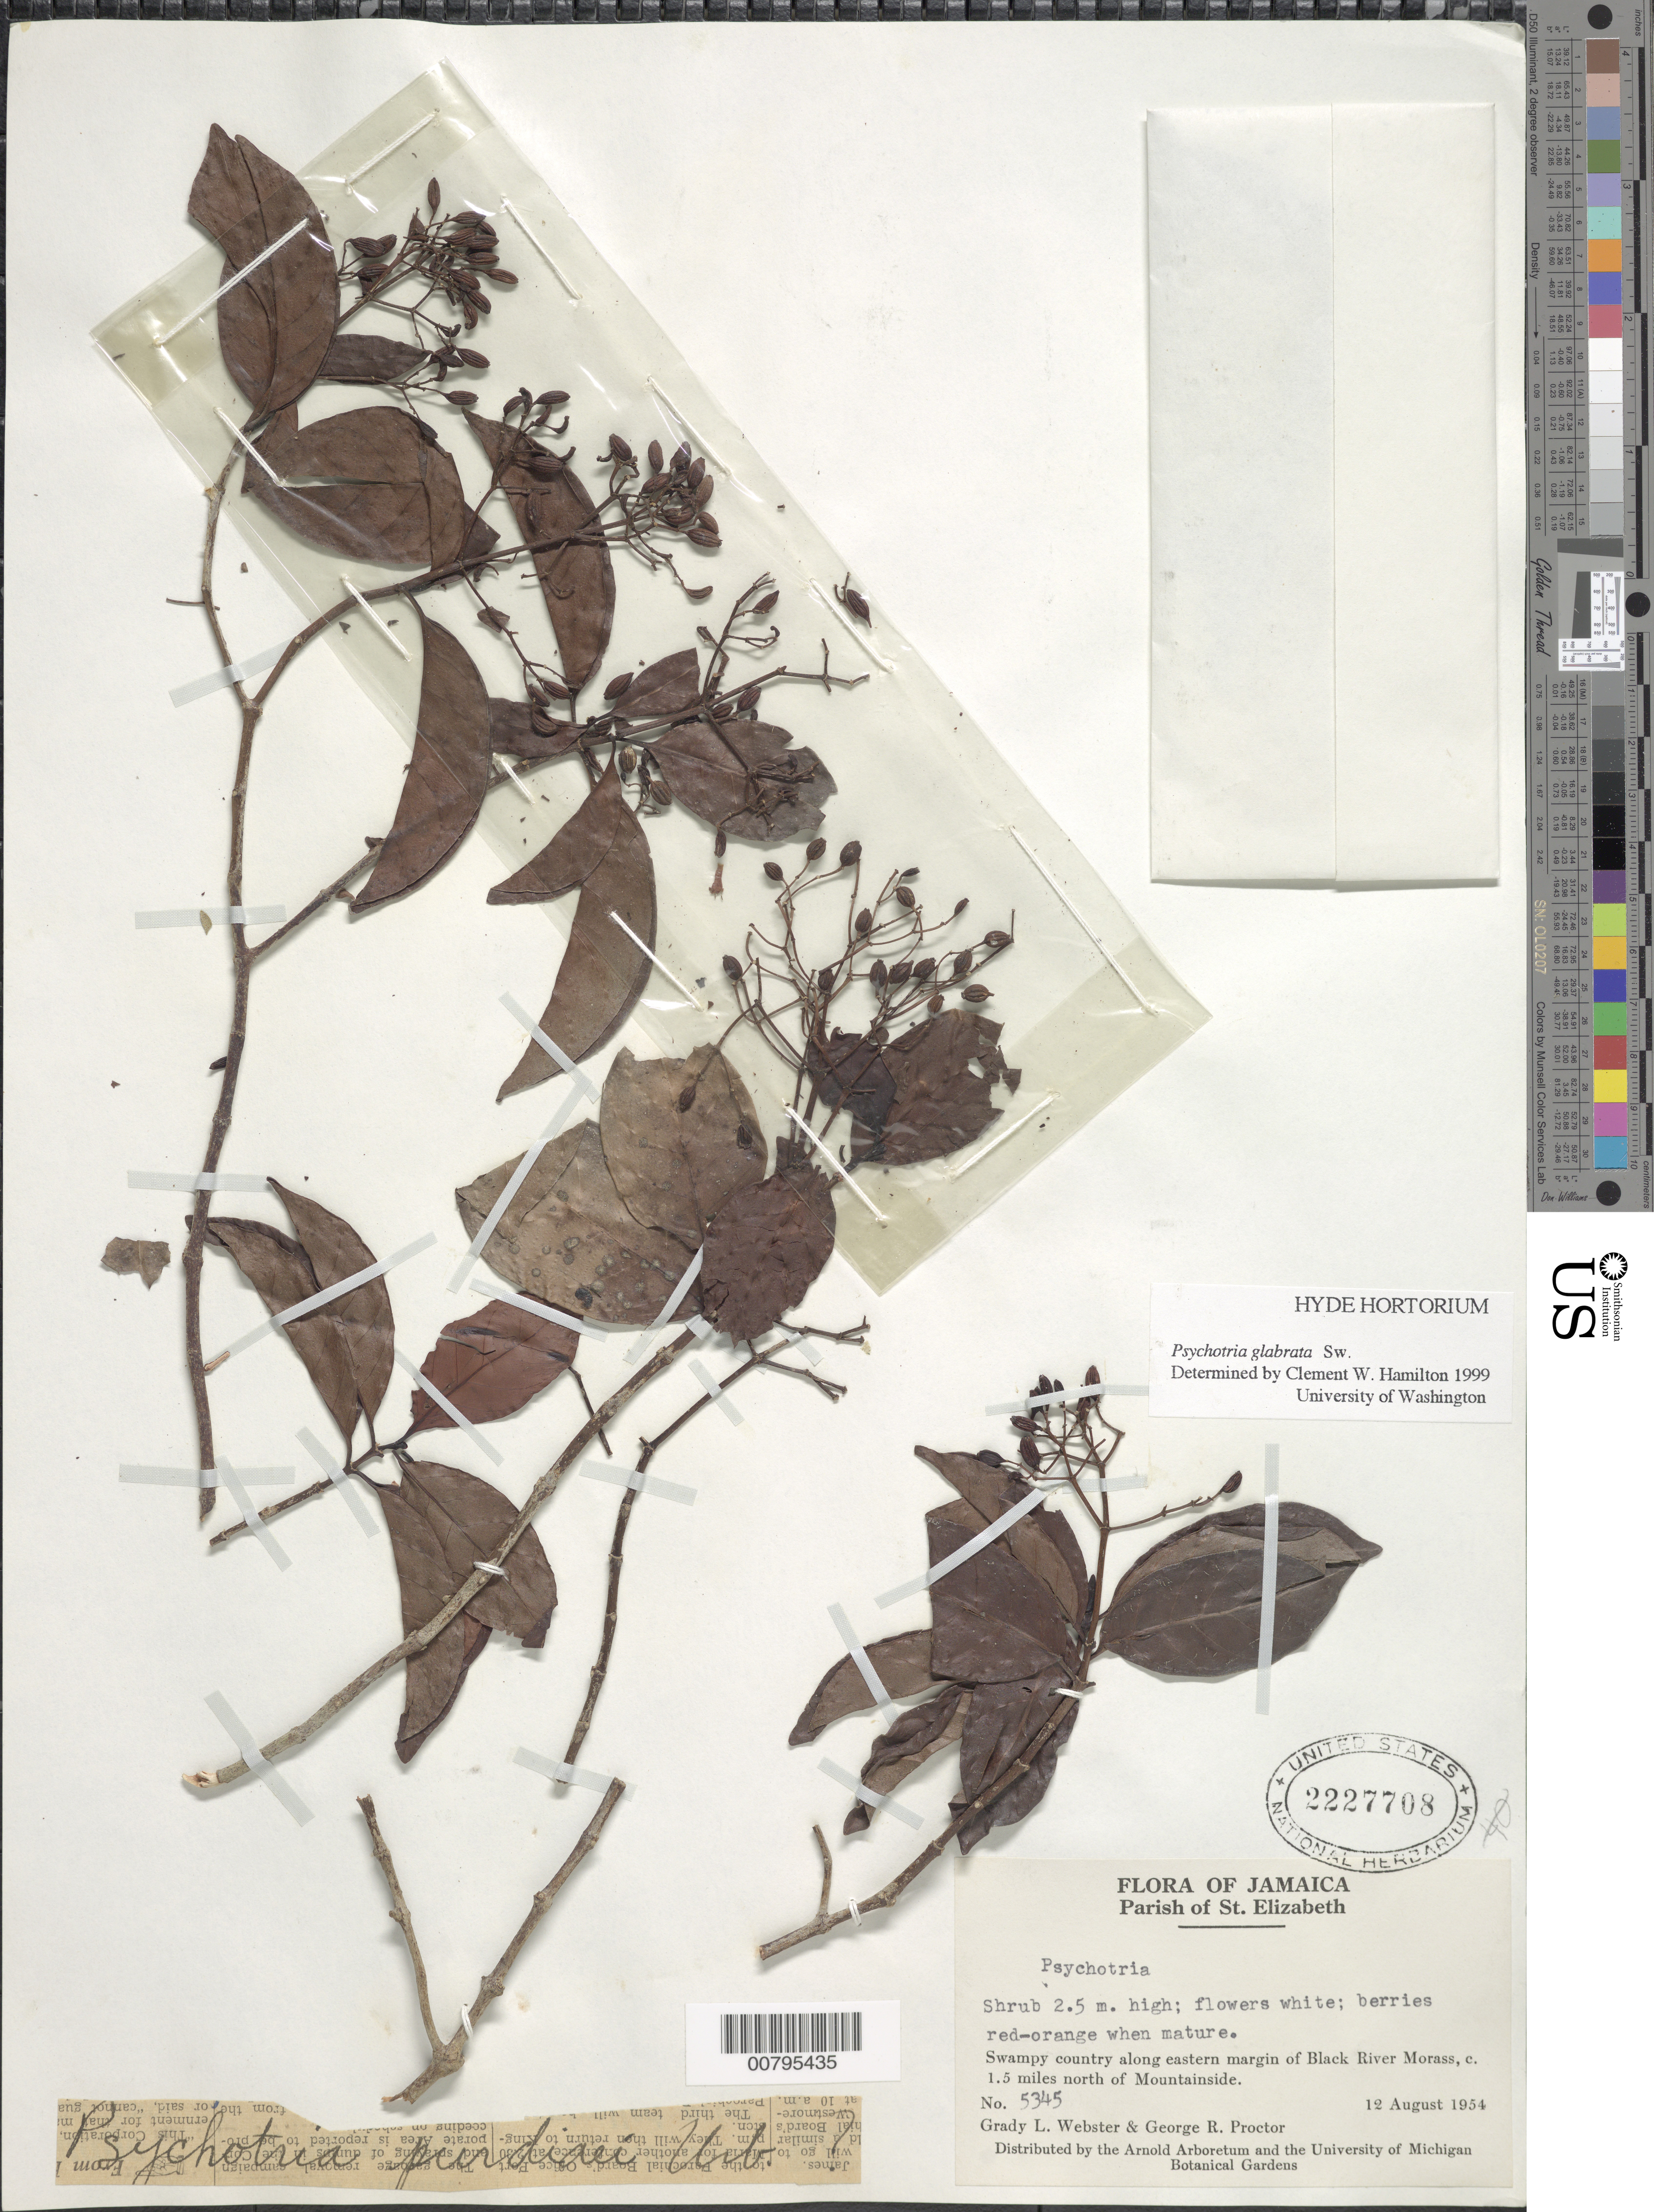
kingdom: Plantae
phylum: Tracheophyta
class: Magnoliopsida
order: Gentianales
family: Rubiaceae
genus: Psychotria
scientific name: Psychotria glabrata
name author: Sw.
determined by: Hamilton, C. W.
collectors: G. L. Webster & G. R. Proctor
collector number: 5345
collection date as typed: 12 Aug 1954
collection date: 1954-08-12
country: Jamaica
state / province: Saint Elizabeth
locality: Along eastern margin of Black River Morass, c. 1.5 miles north of Mountainside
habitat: Swampy country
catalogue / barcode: US 2227708